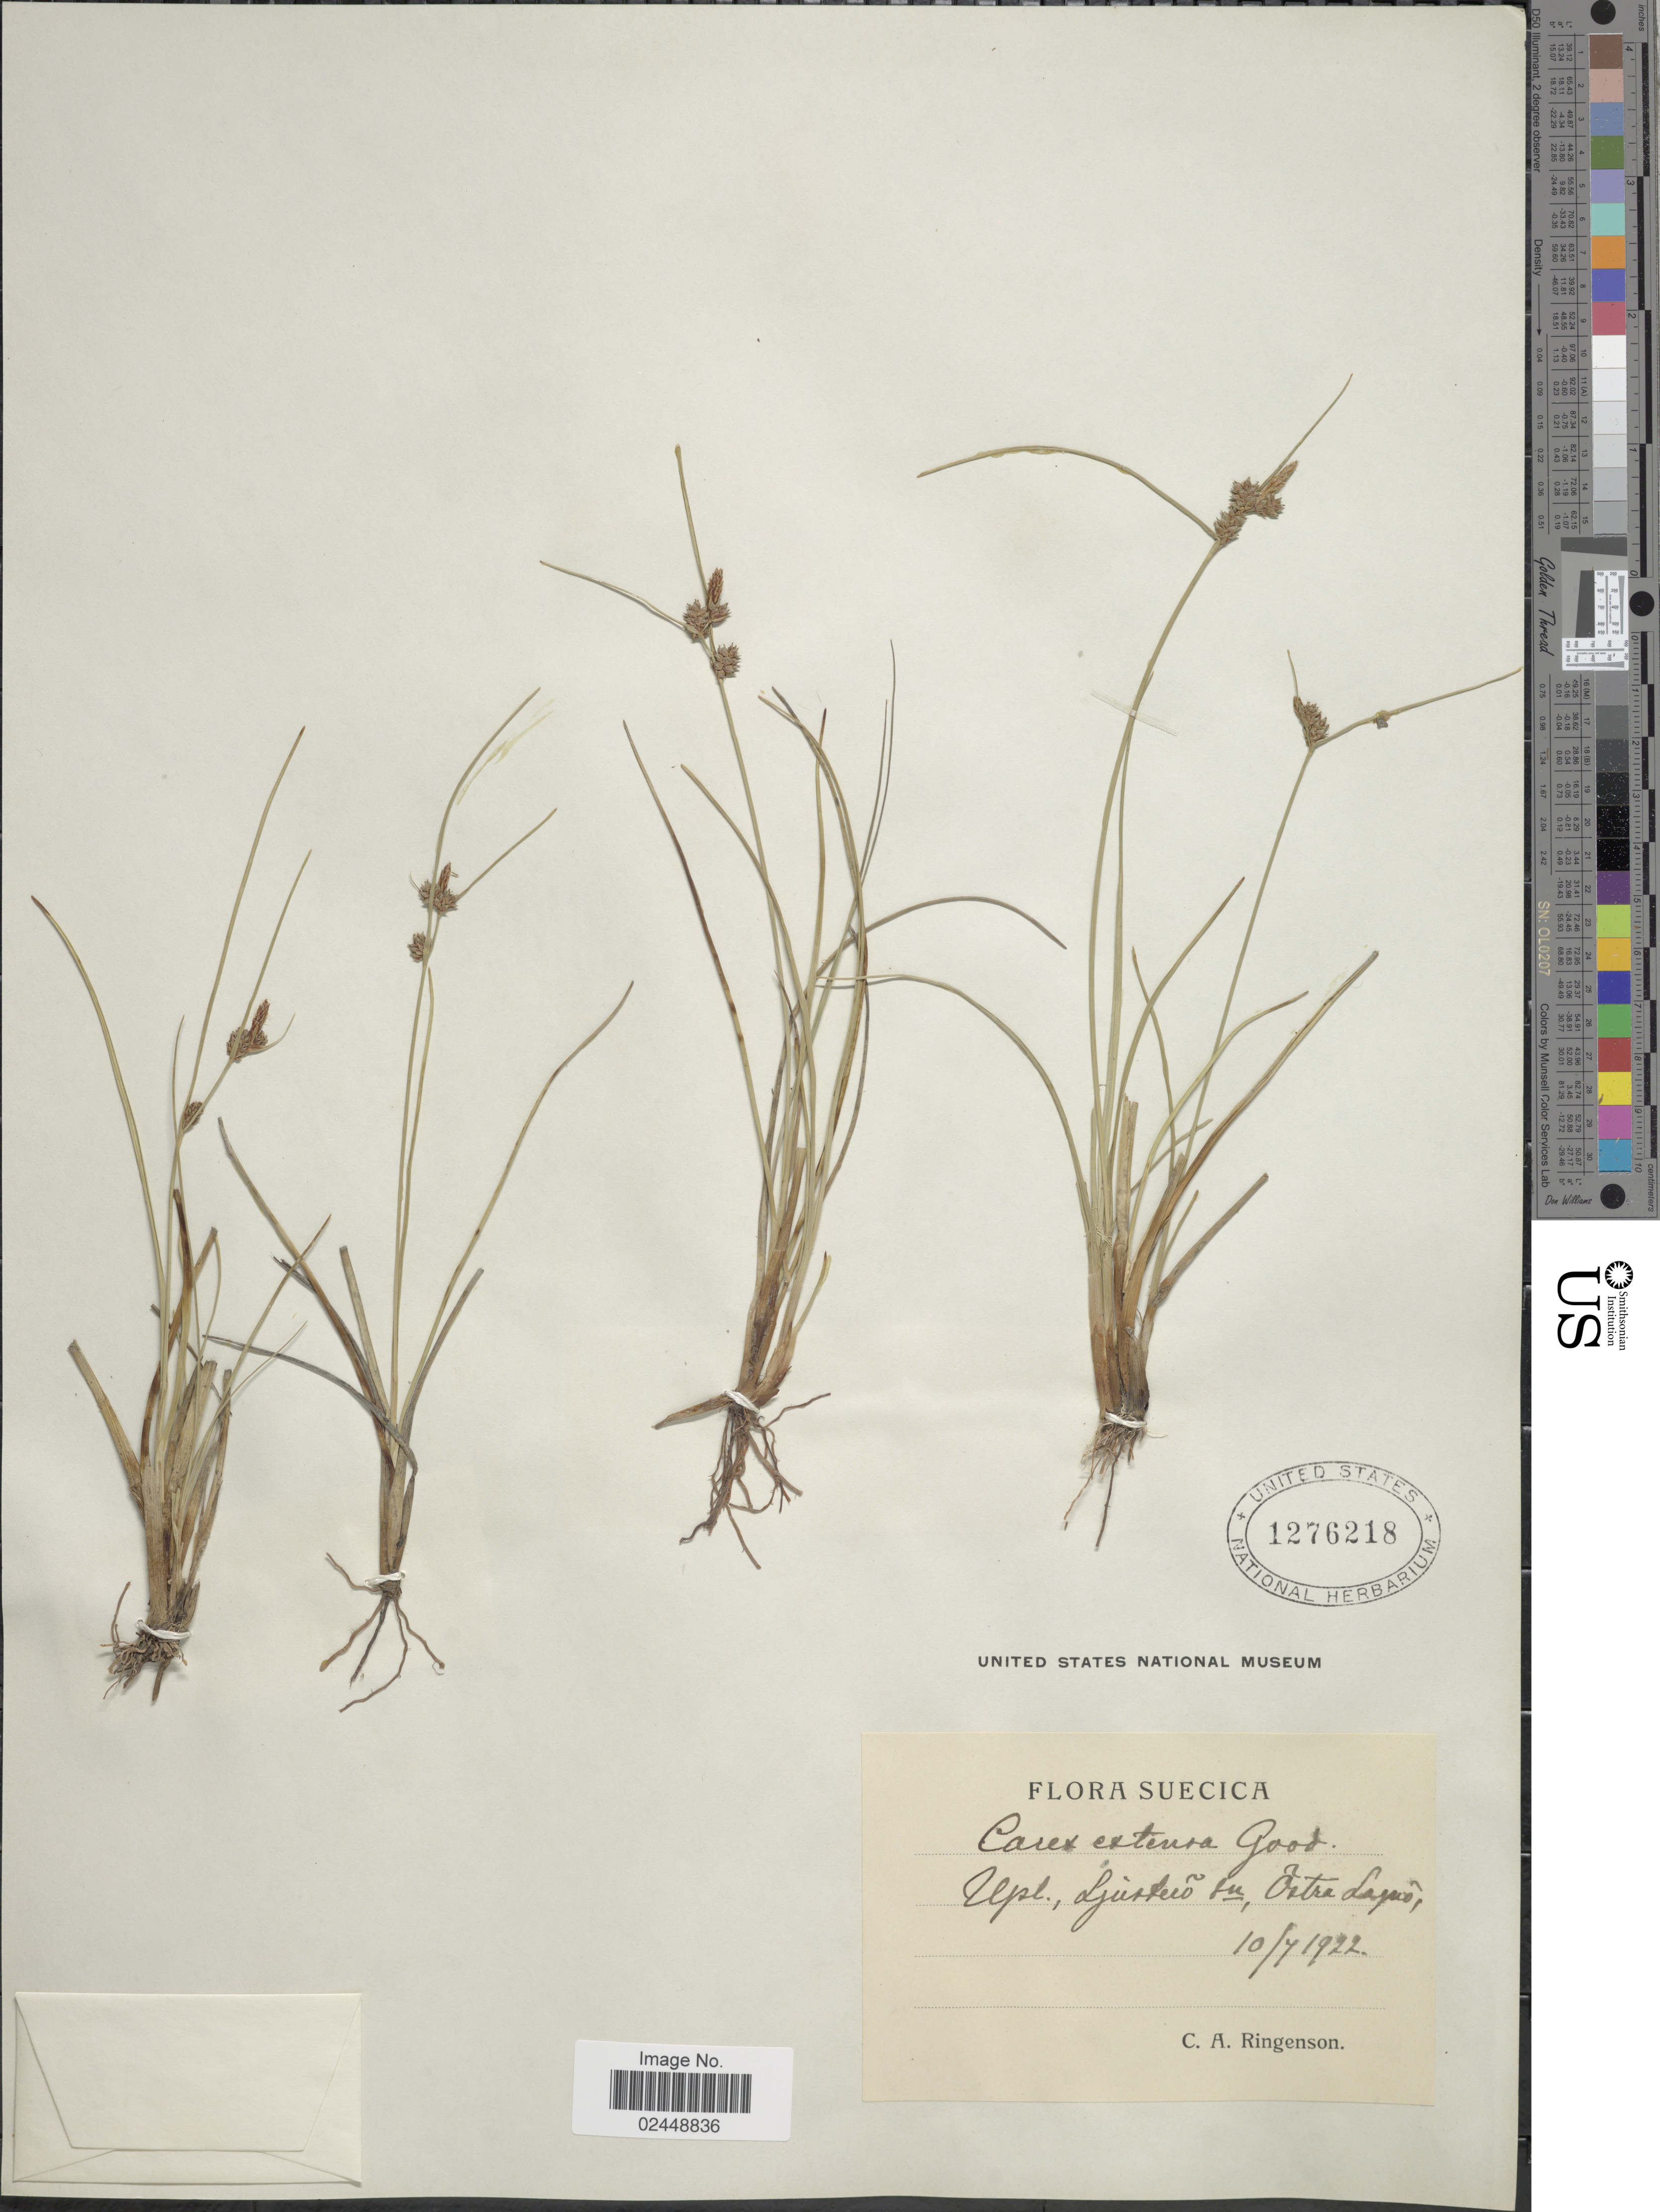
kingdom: Plantae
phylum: Tracheophyta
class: Liliopsida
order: Poales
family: Cyperaceae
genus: Carex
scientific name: Carex extensa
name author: Gooden.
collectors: C. Ringenson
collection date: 1922-07-10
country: Sweden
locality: Upl. Ljustero sn, Ostra Lagno.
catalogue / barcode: US 1276218